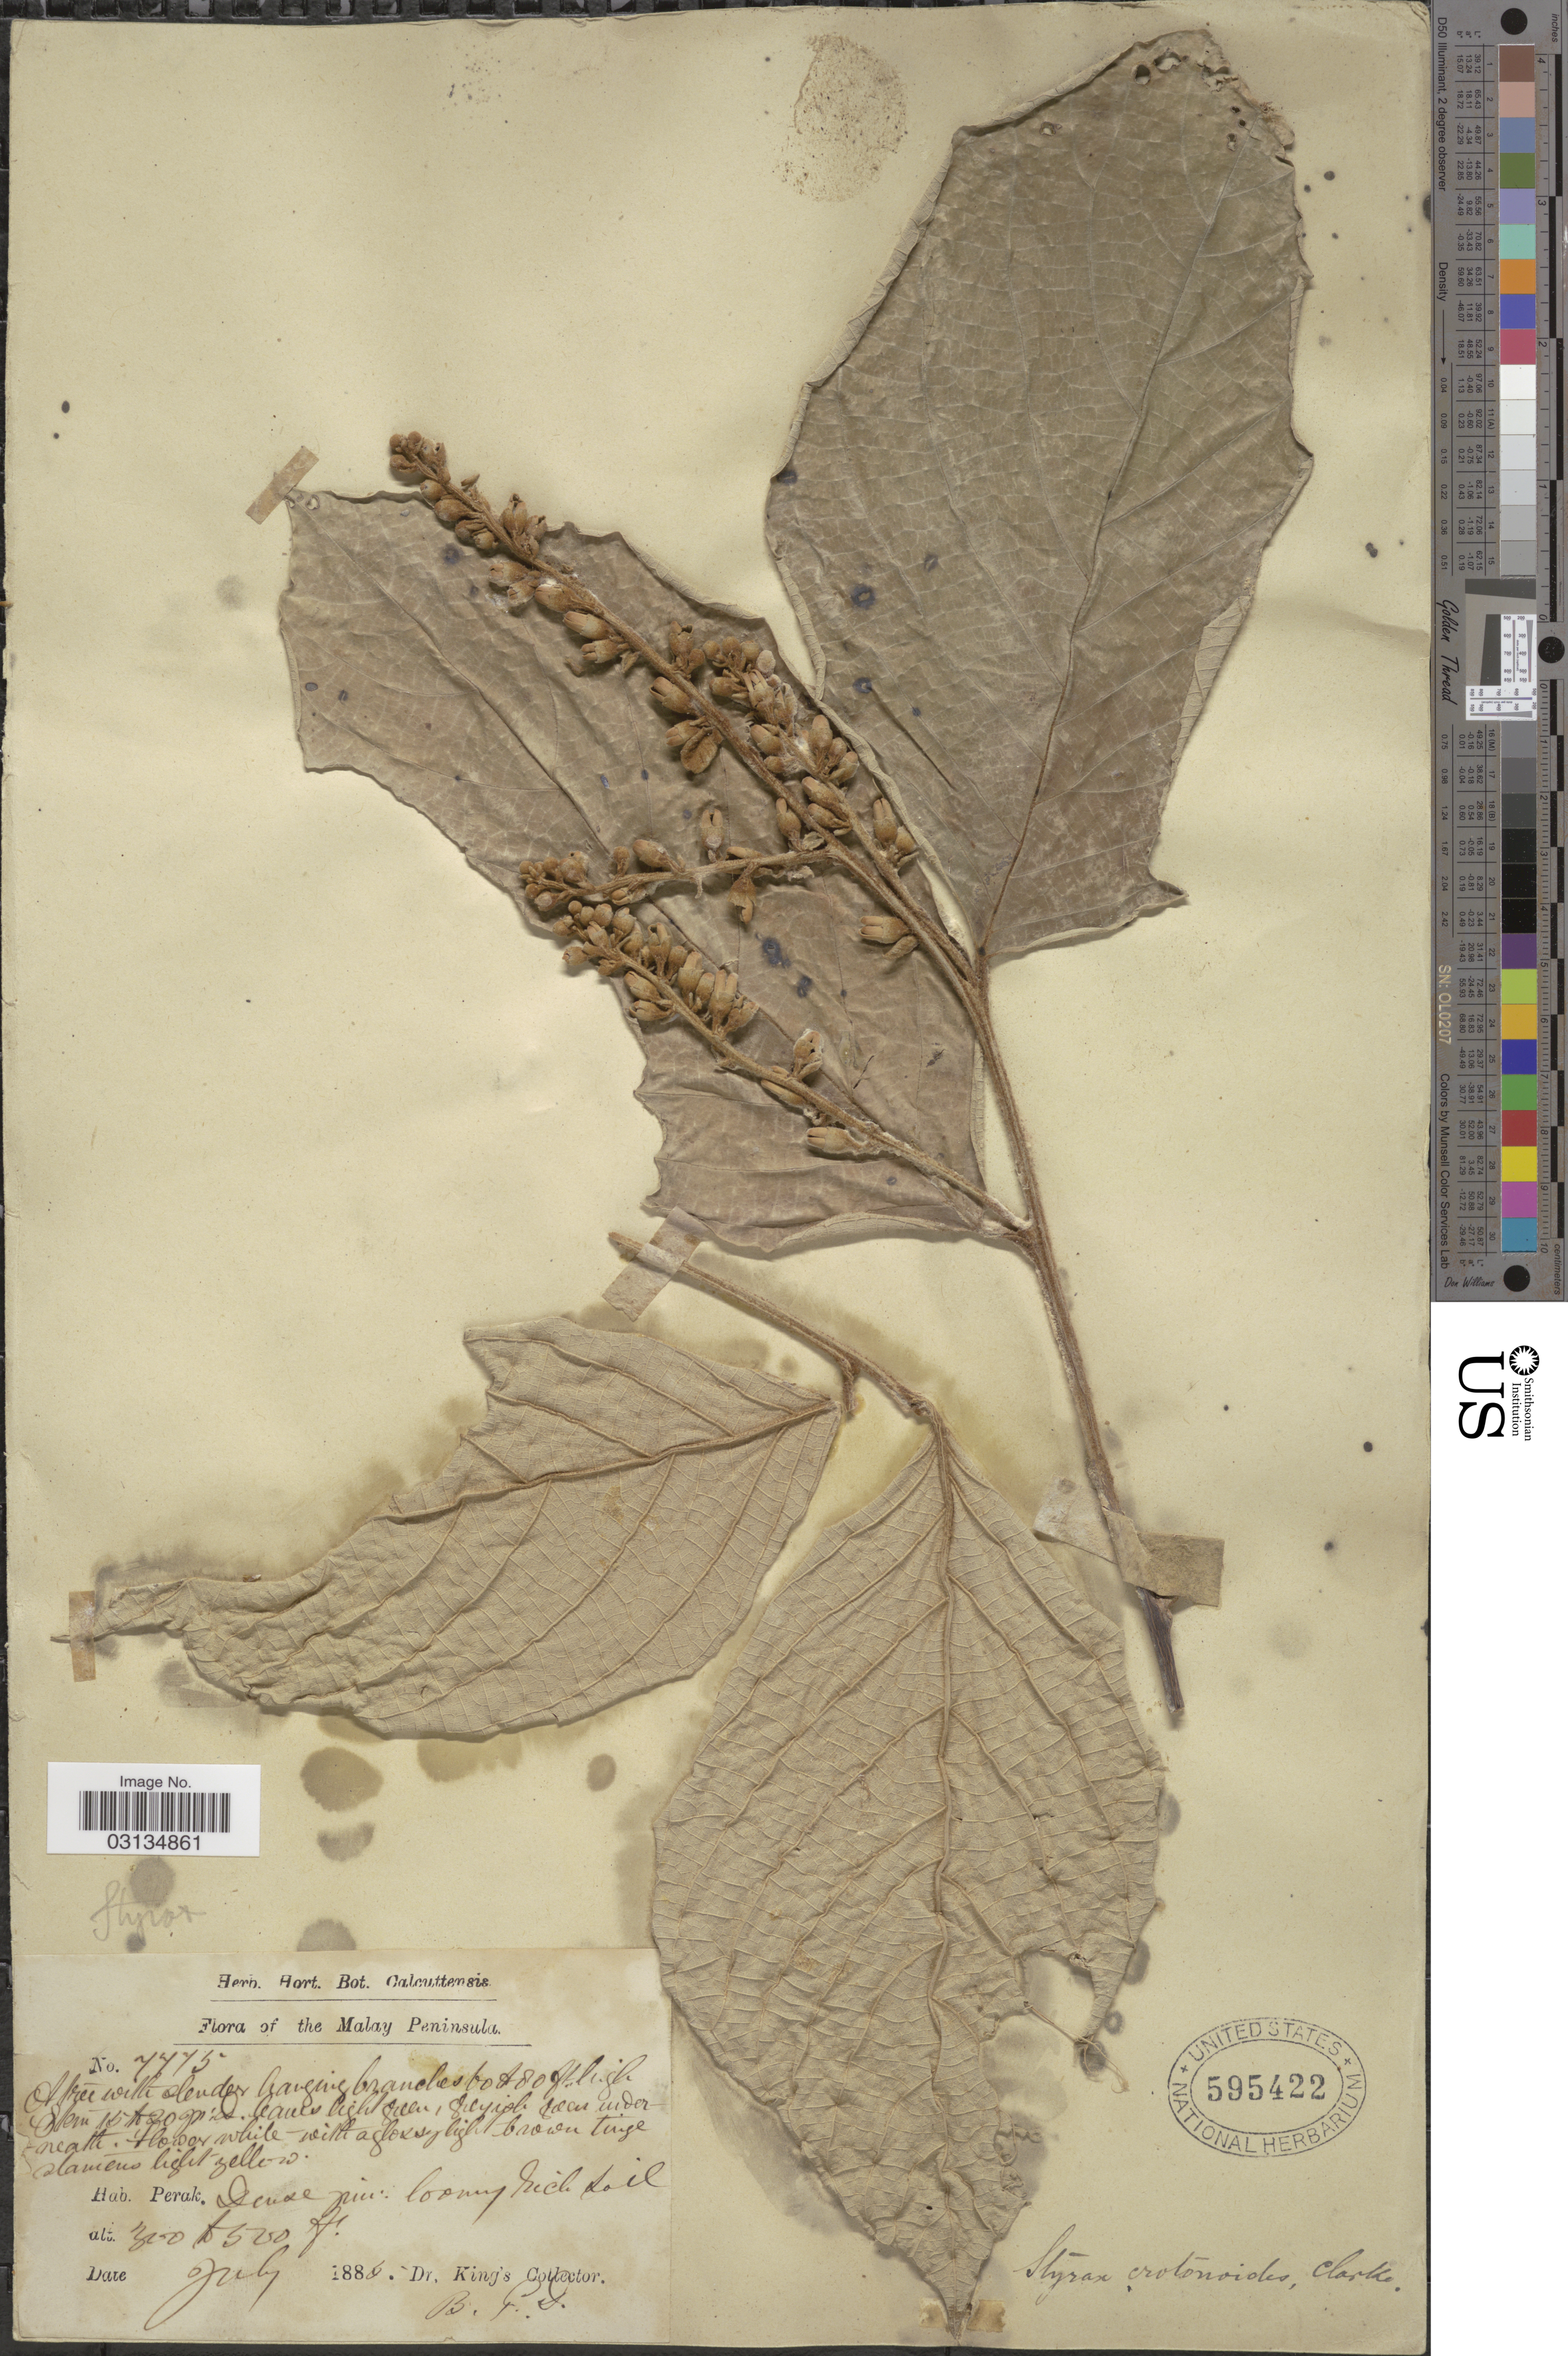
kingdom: Plantae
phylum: Tracheophyta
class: Magnoliopsida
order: Ericales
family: Styracaceae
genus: Styrax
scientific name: Styrax crotonoides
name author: C.B. Clarke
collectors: Dr. King's collector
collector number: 7775*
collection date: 1886-07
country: Malaysia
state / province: Perak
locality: The Malay Peninsula.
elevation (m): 91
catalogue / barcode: US 595422